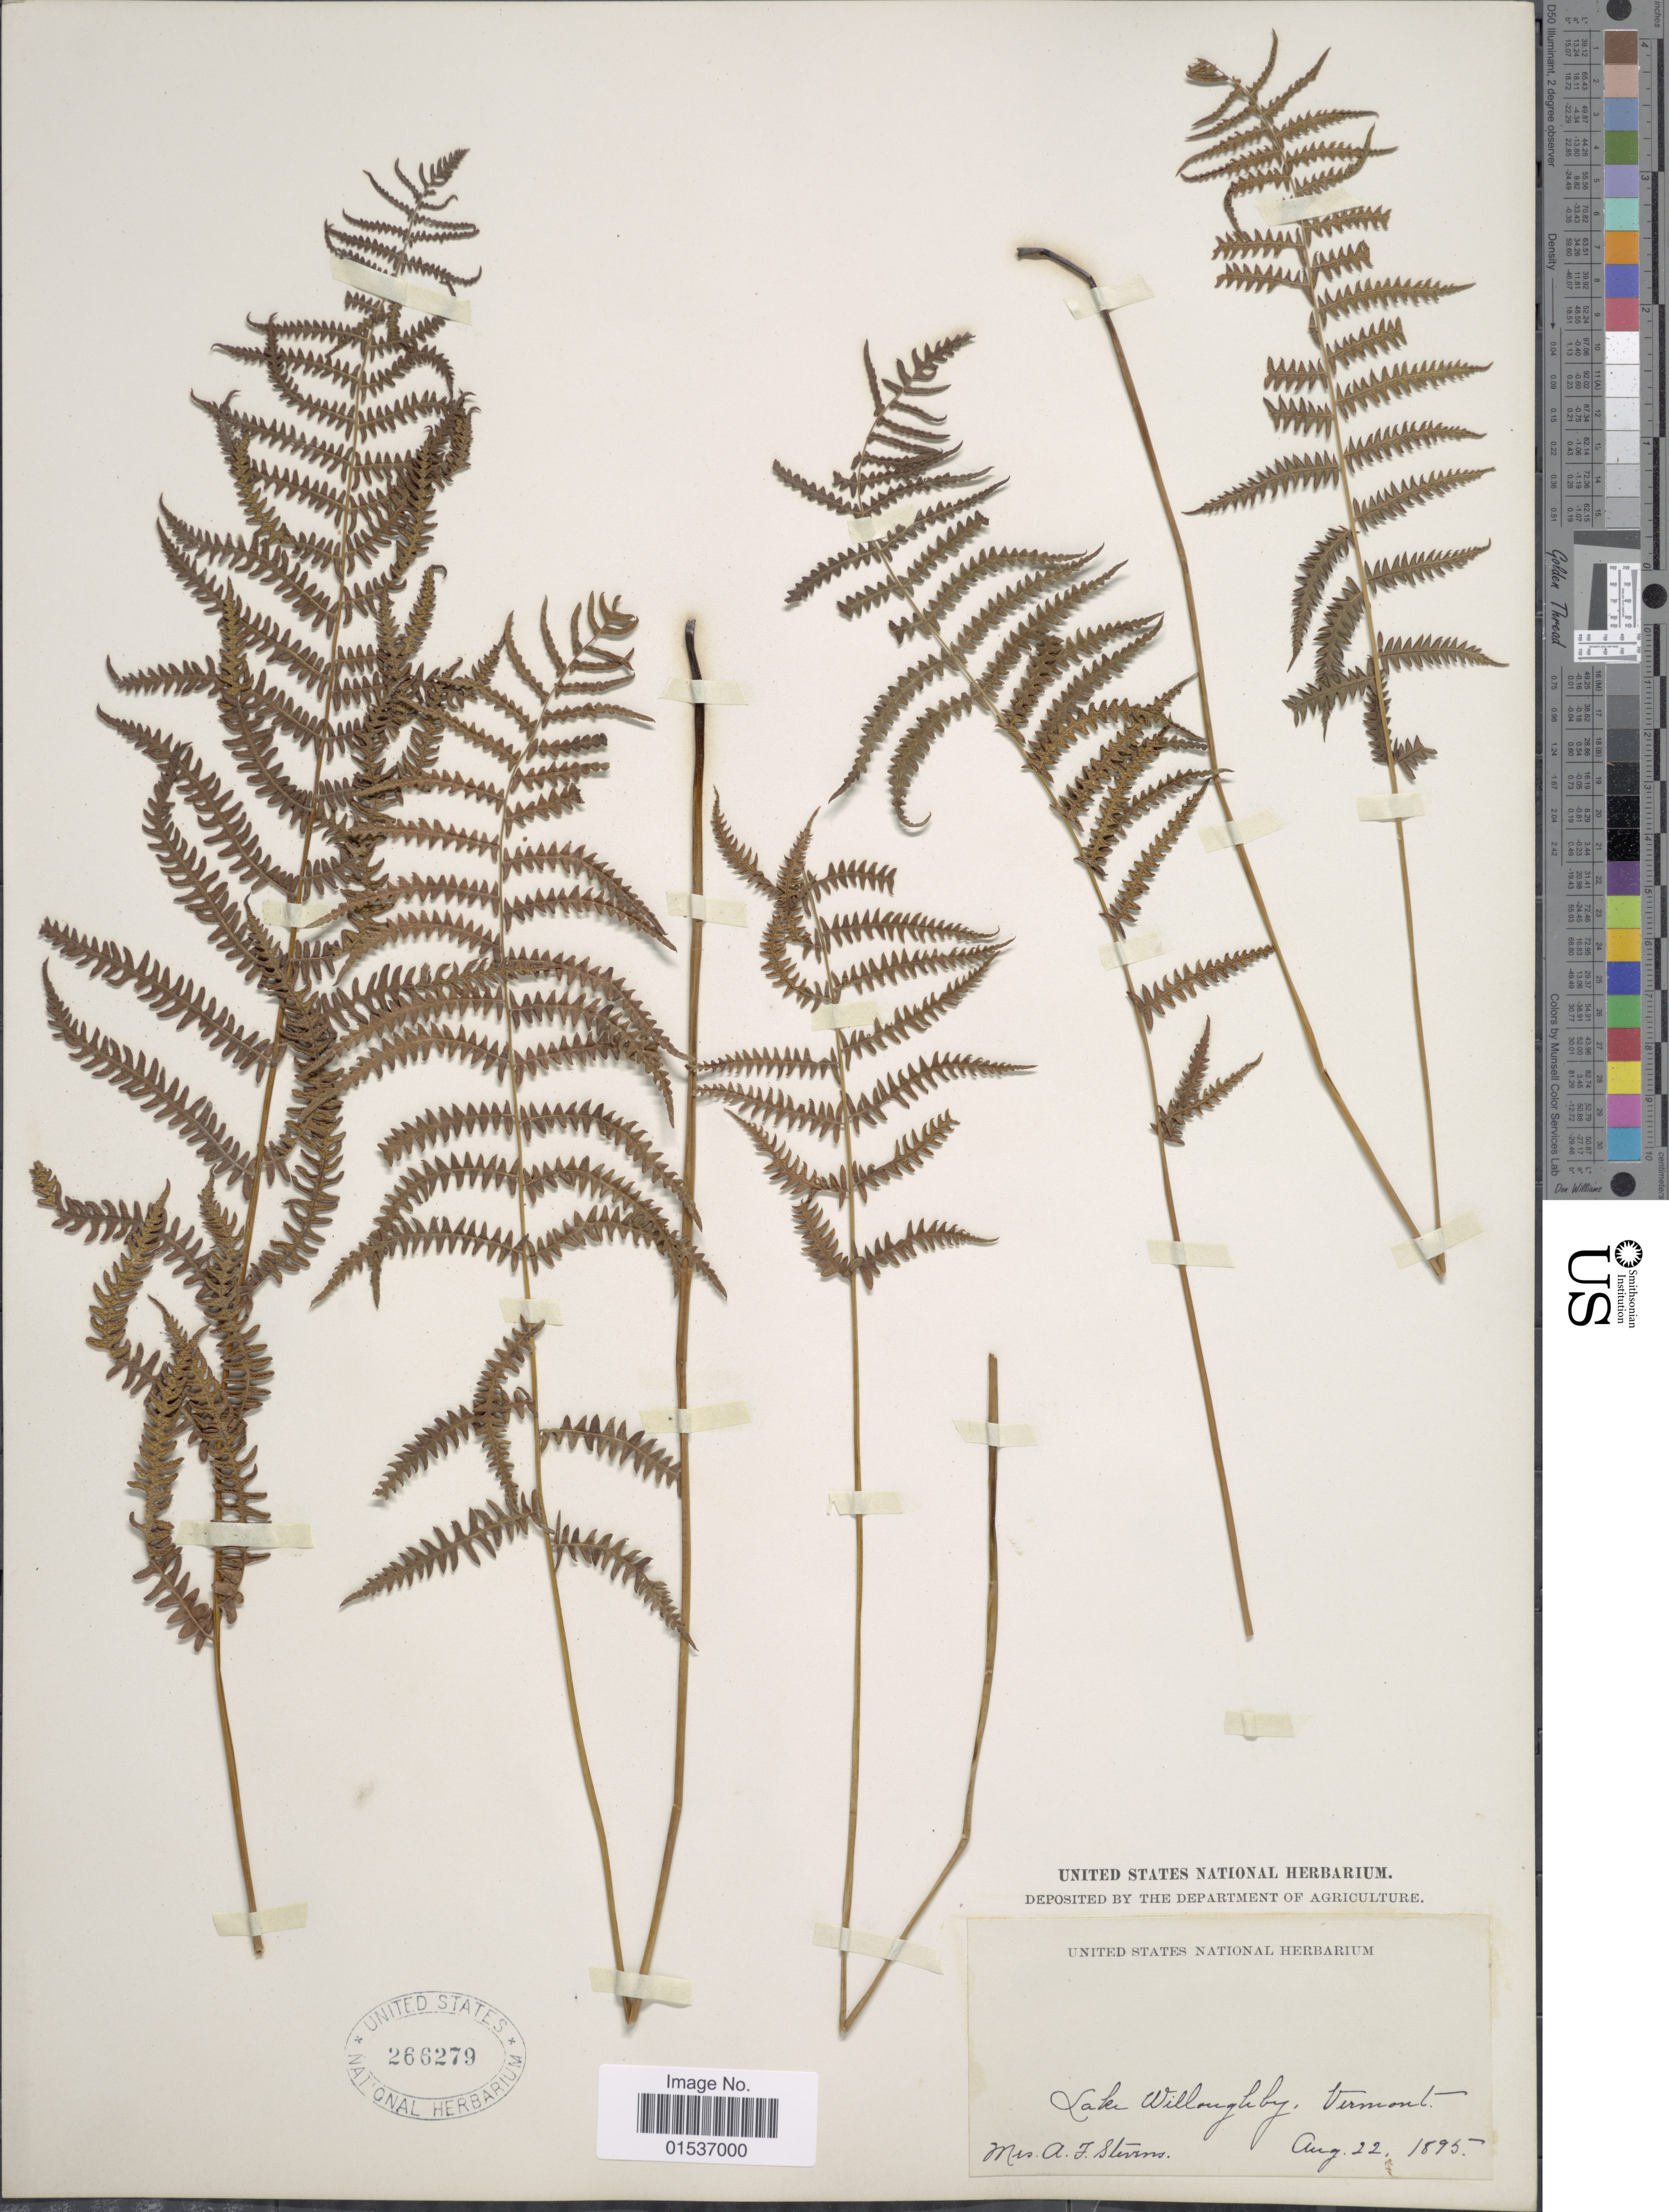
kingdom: Plantae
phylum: Tracheophyta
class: Polypodiopsida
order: Polypodiales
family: Thelypteridaceae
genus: Thelypteris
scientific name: Thelypteris palustris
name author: (Salisb.) Schott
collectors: A. F. Stevens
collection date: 1895-08-22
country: United States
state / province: Vermont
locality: Lake Willoughby, Vermont.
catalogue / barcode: US 266279